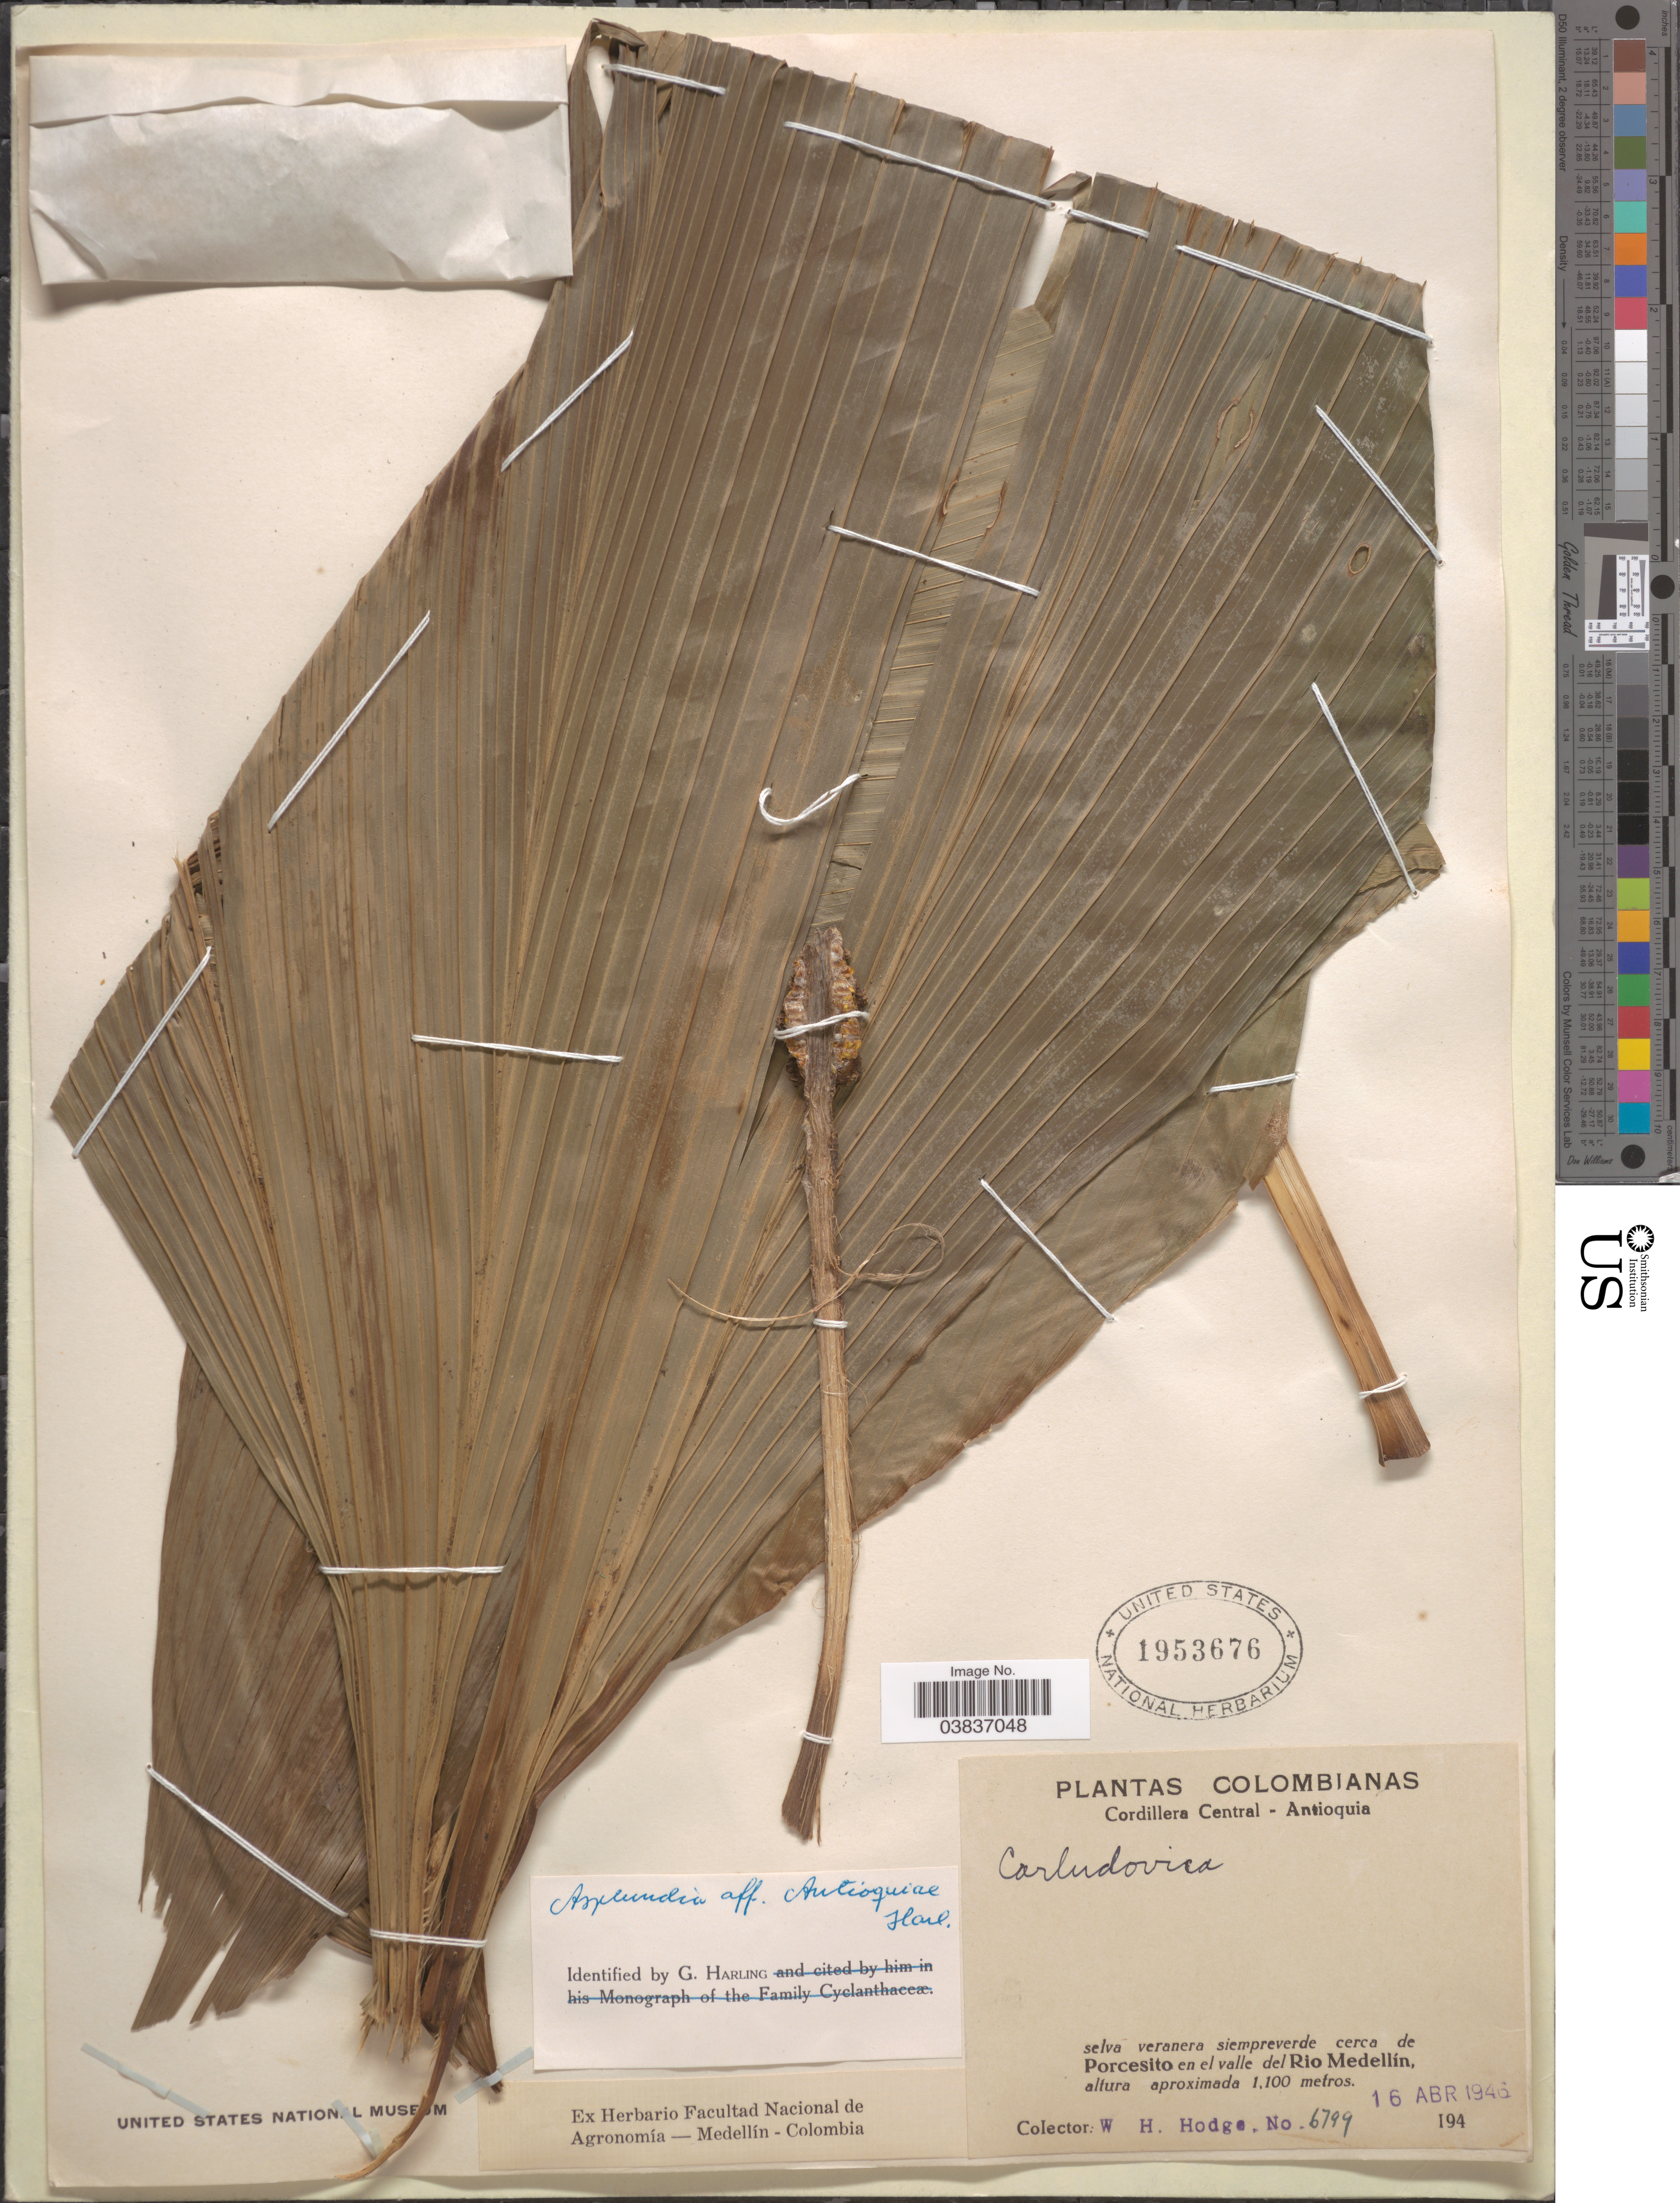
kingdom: Plantae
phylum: Tracheophyta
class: Liliopsida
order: Pandanales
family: Cyclanthaceae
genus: Asplundia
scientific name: Asplundia antioquiae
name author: Harling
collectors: W. Hodge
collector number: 6799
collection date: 1946-04-16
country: Colombia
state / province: Antioquia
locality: Cordillera Central. Cerca de Porcesito en el valle del Rio Medellín.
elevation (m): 1100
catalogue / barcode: US 1953676